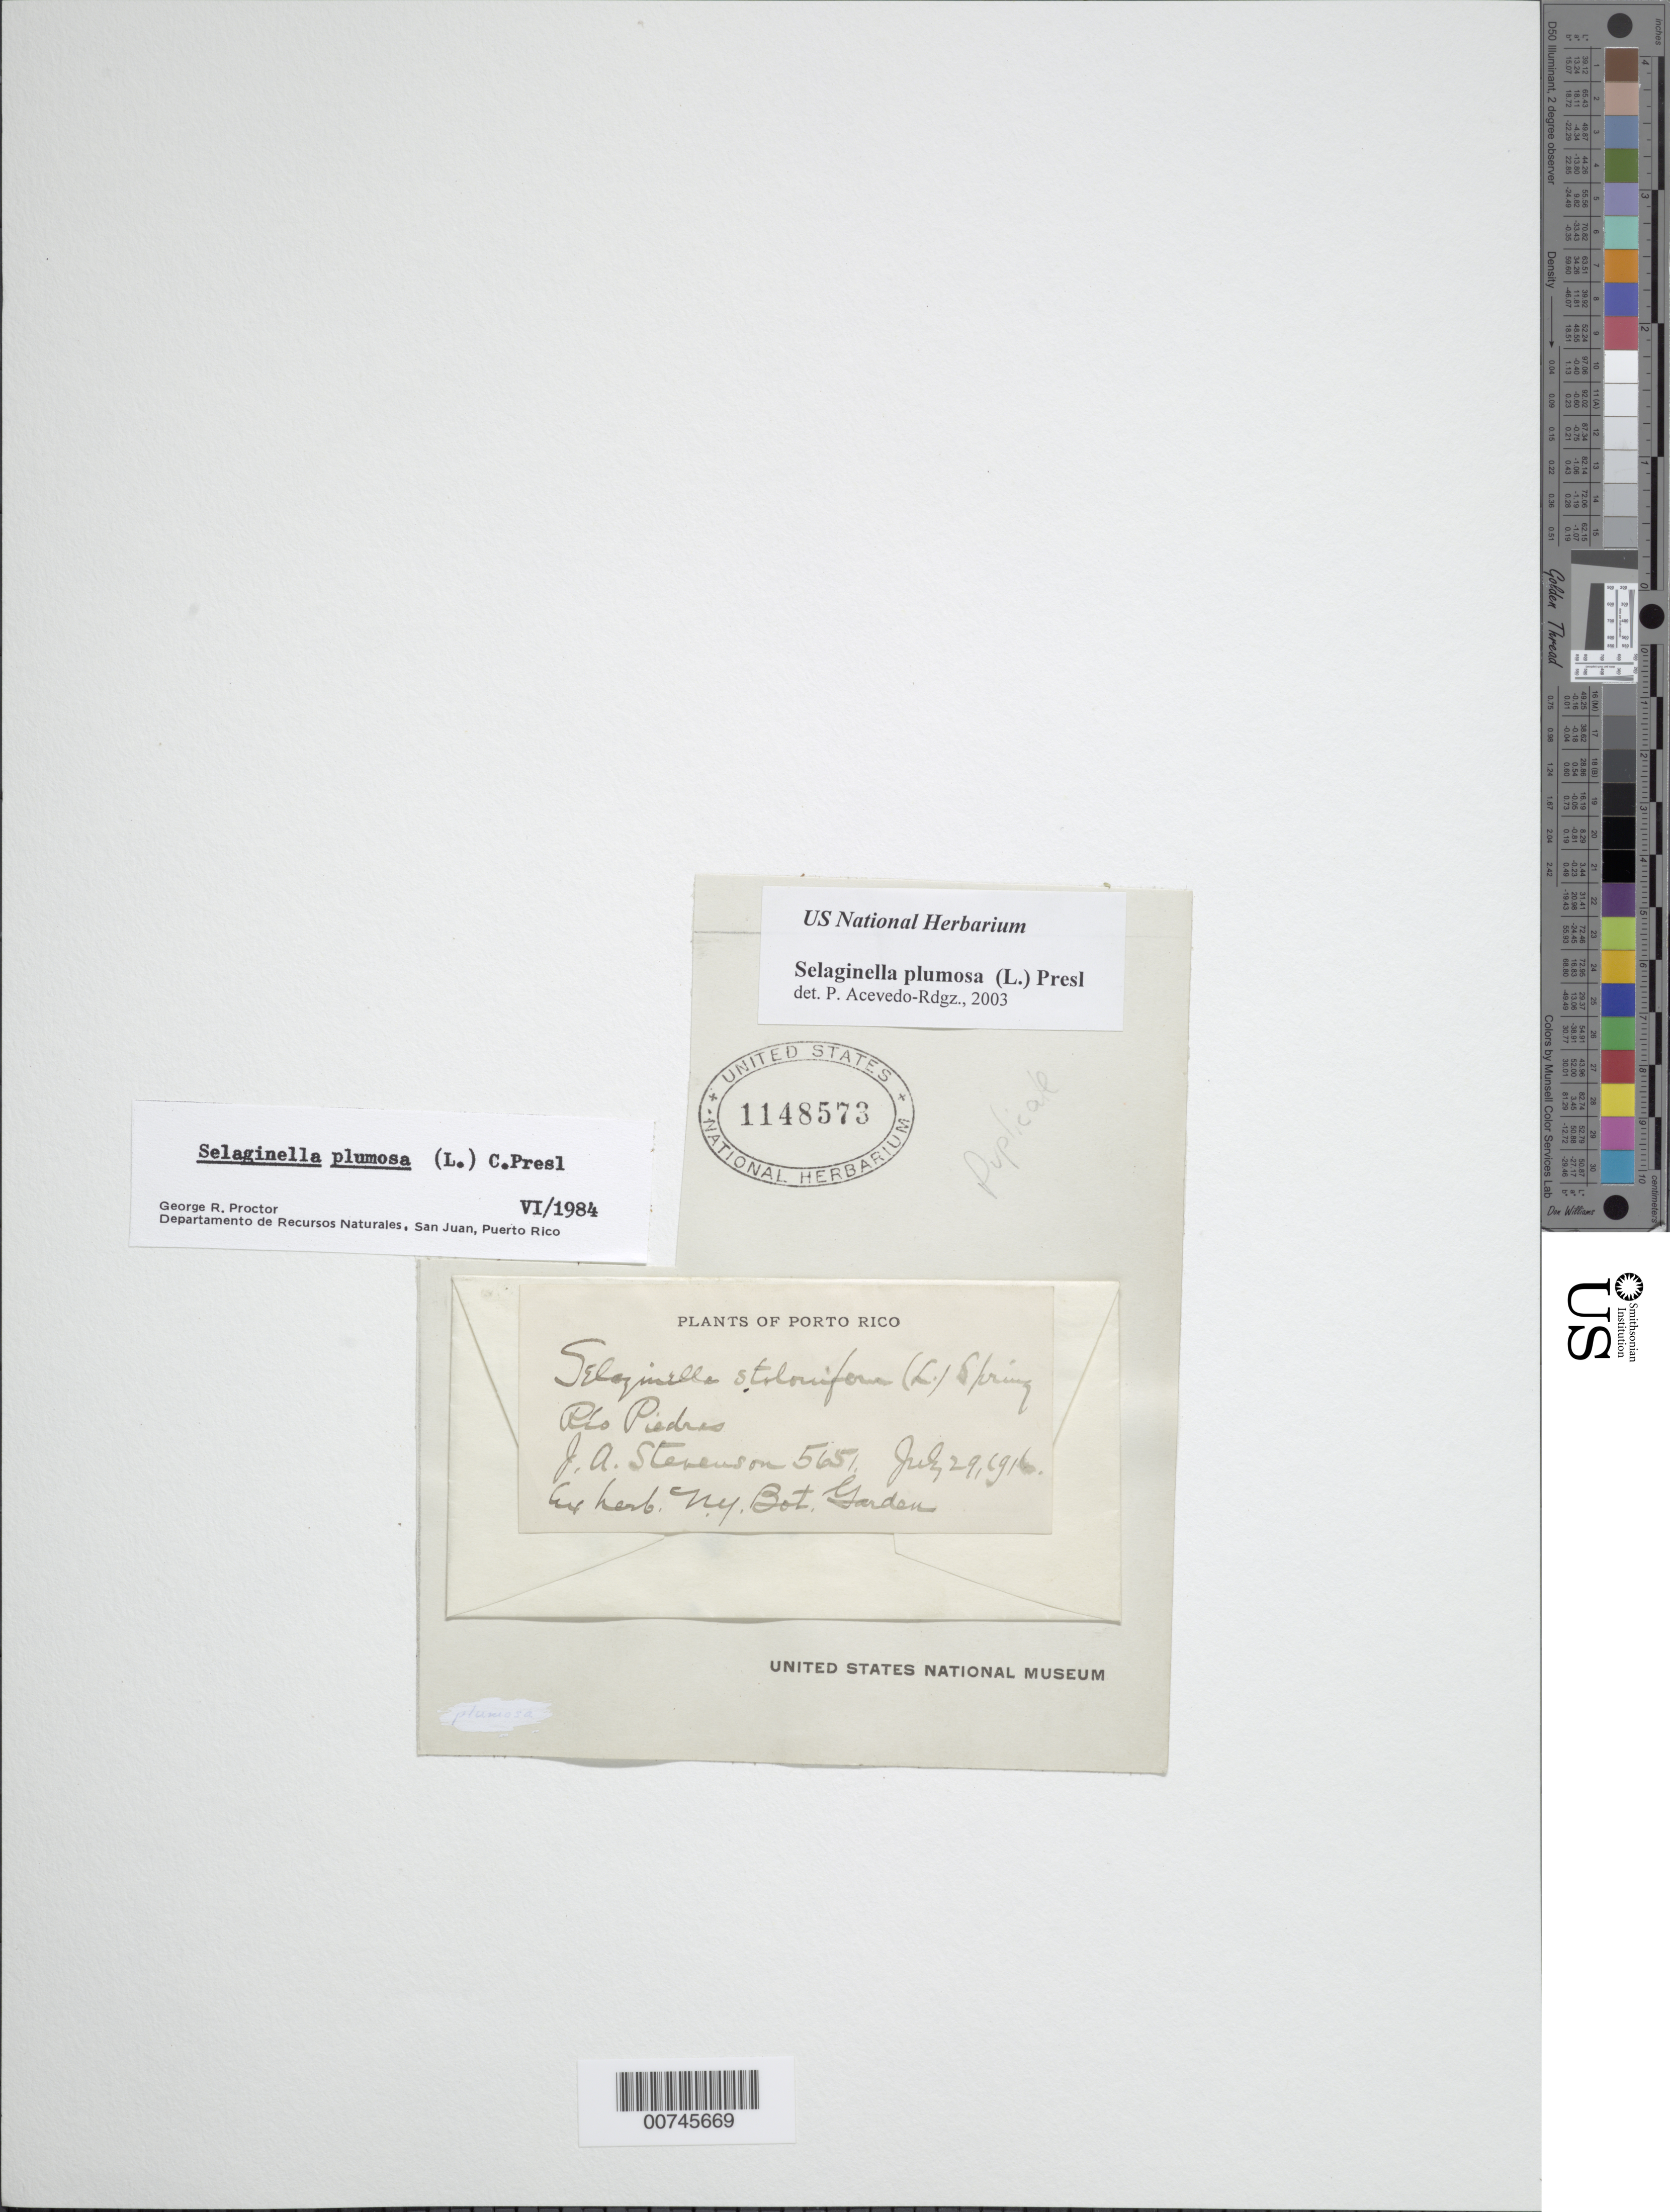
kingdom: Plantae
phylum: Tracheophyta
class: Lycopodiopsida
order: Selaginellales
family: Selaginellaceae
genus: Selaginella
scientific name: Selaginella plumosa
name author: (L.) C. Presl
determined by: Proctor, G. R.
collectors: J. Stevenson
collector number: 565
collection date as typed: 29 Jul 1916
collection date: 1916-07-29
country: Puerto Rico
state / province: San Juan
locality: Rio Piedras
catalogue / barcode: US 1148573